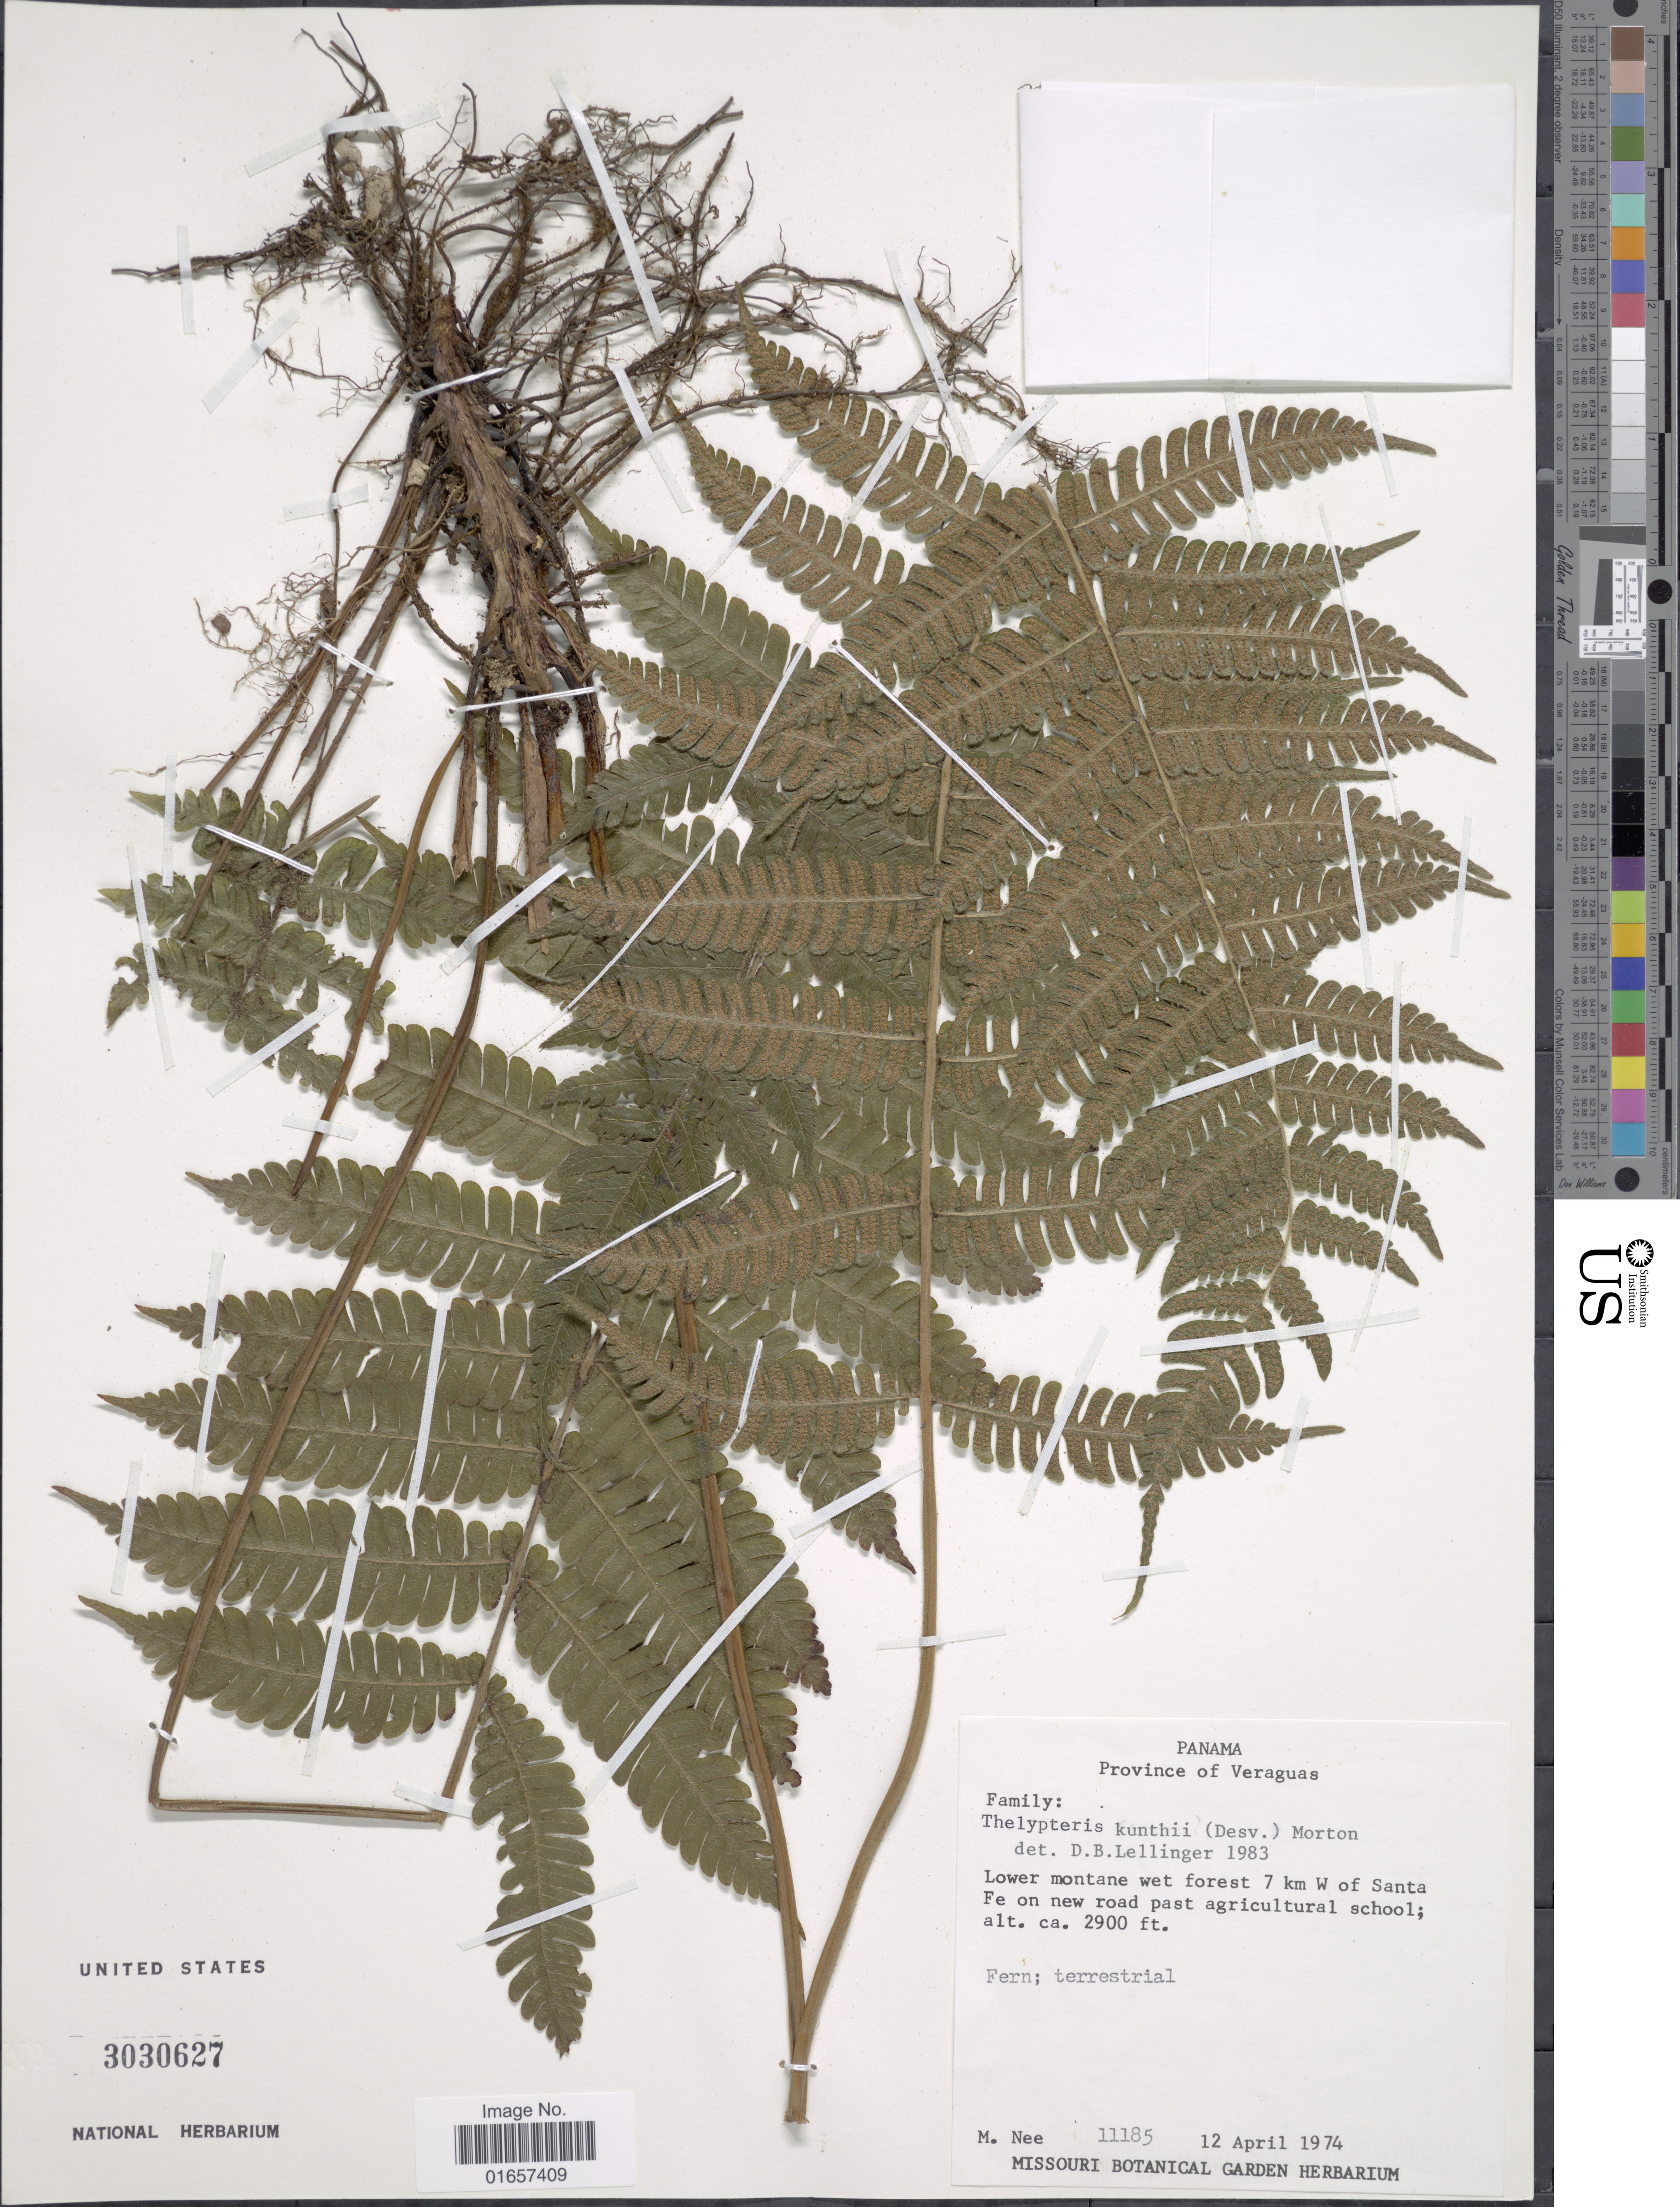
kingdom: Plantae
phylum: Tracheophyta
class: Polypodiopsida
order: Polypodiales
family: Thelypteridaceae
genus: Christella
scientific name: Christella kunthii comb. ined.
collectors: M. Nee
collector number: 11185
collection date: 1974-04-12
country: Panama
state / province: Veraguas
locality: Panama, lower montane wet forest 7 km W of Santa Fe on new road past agricultural school.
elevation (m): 884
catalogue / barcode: US 3030627